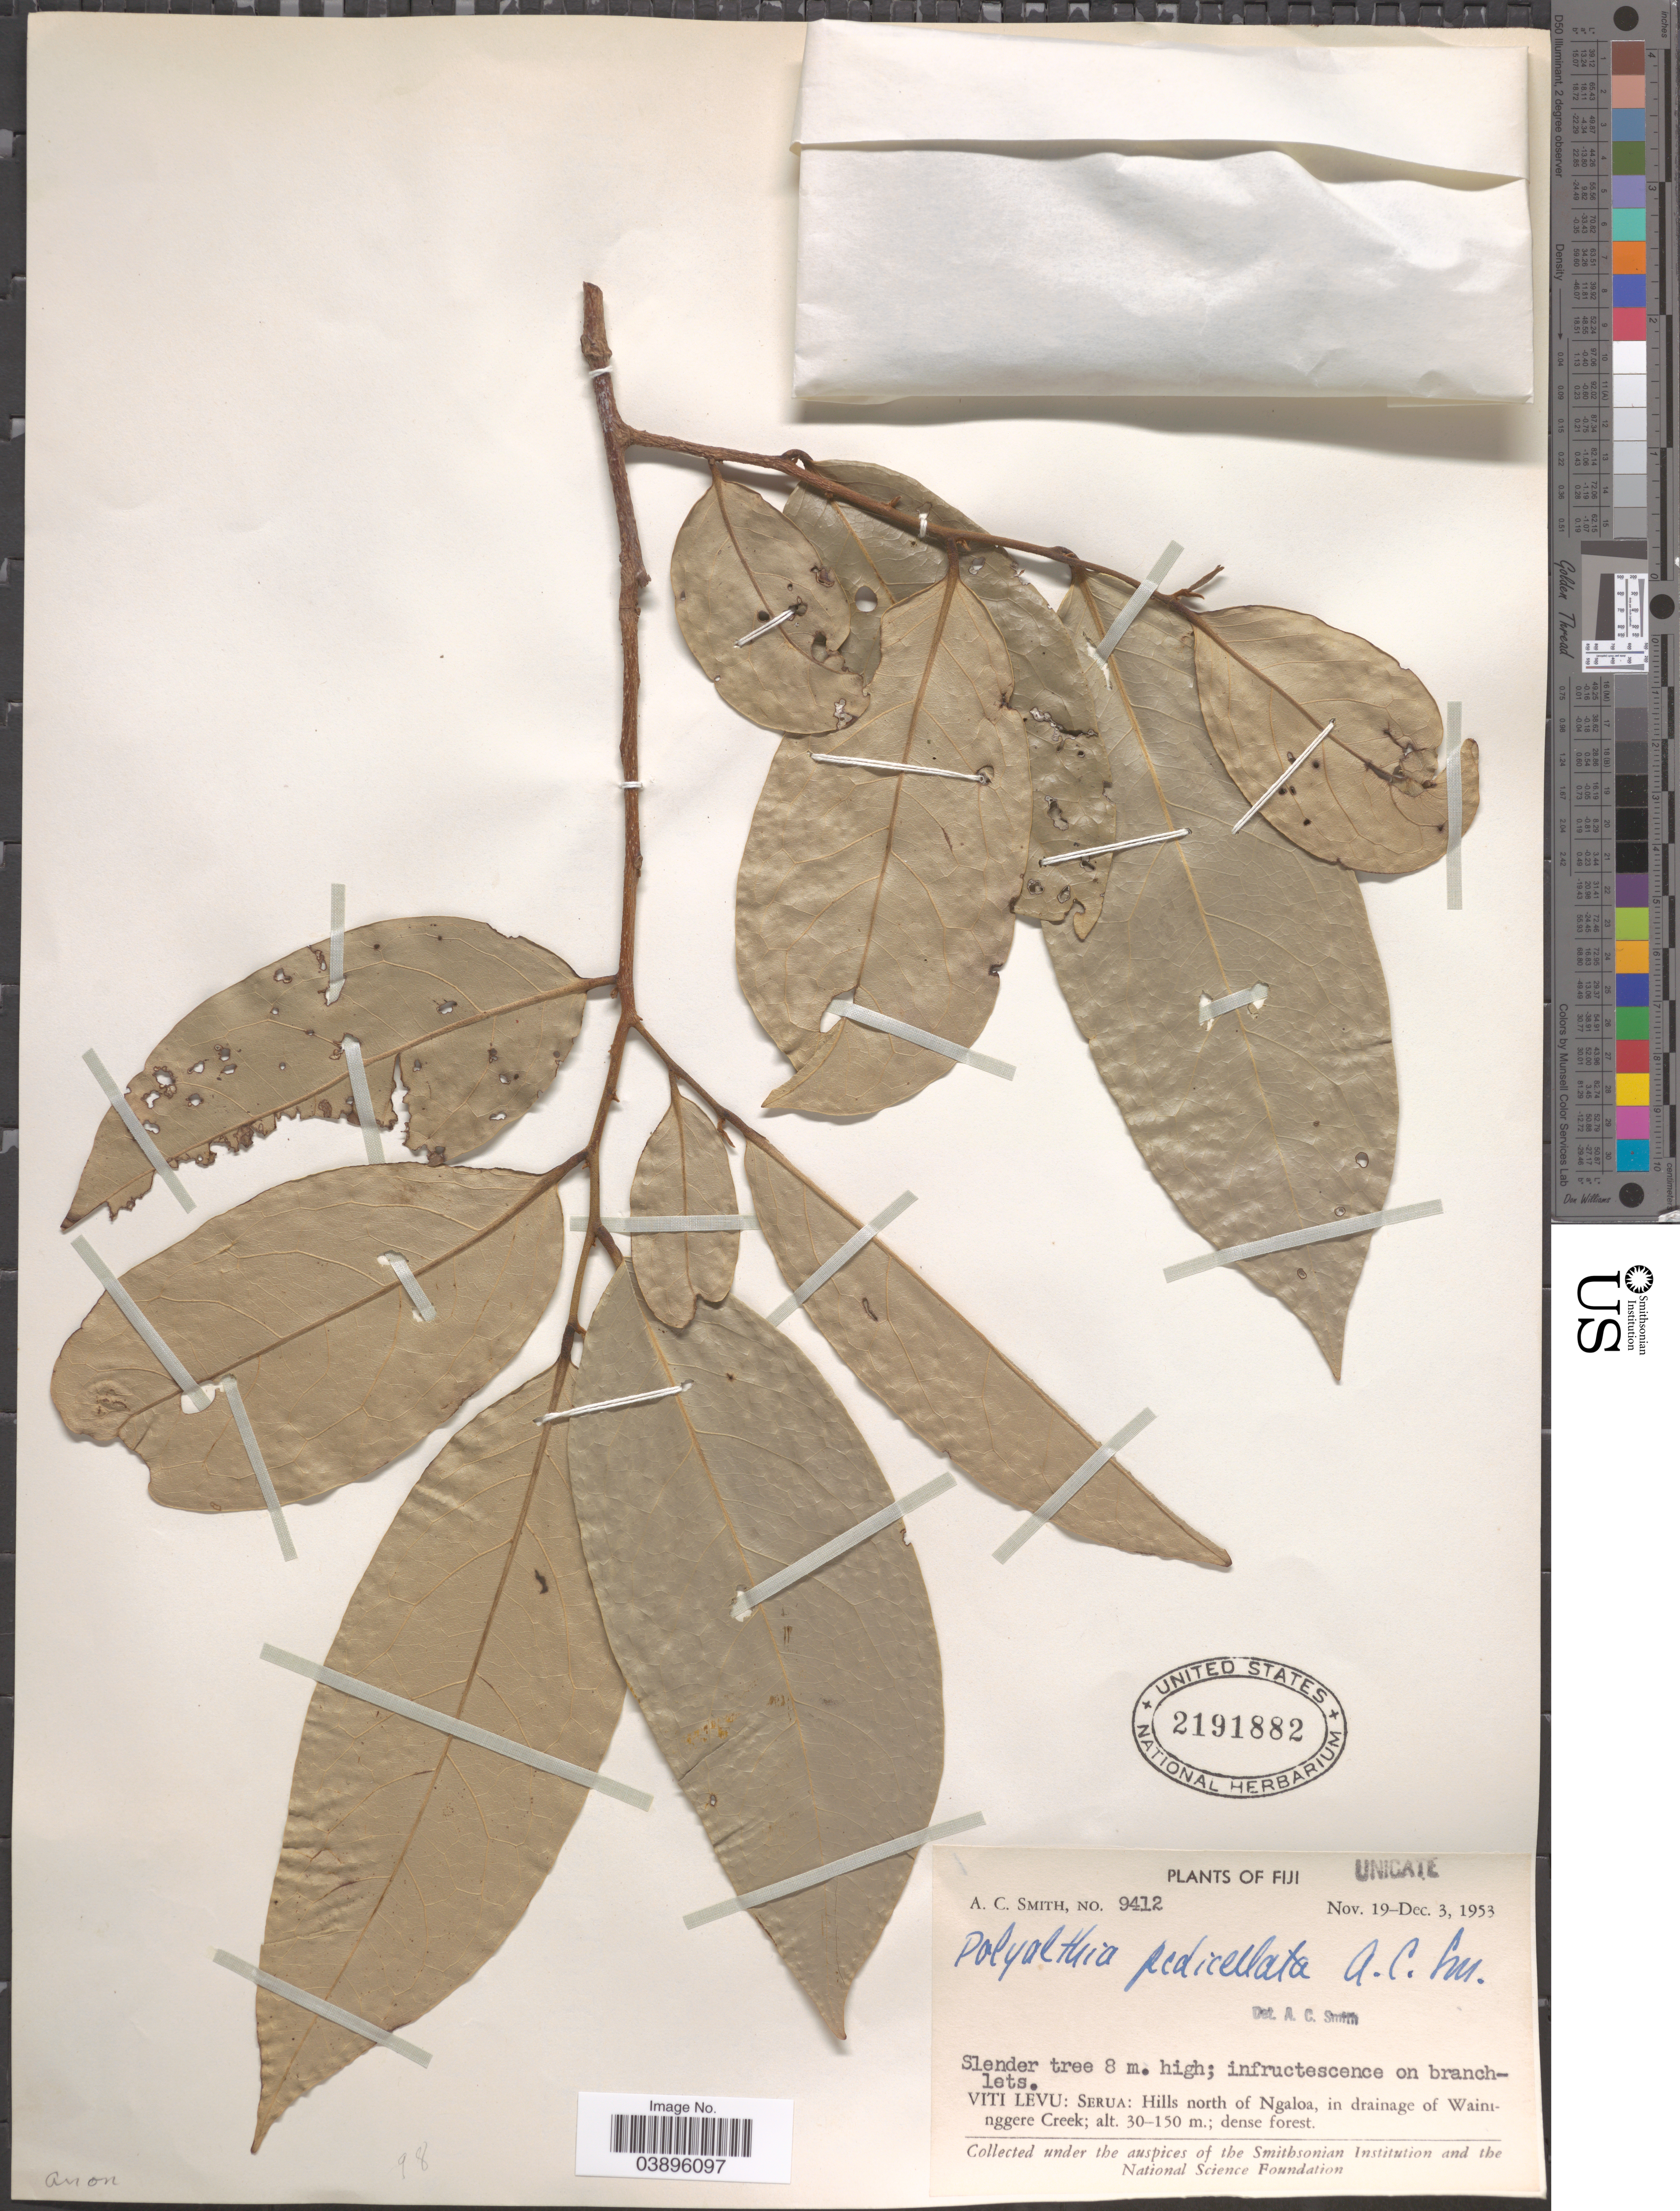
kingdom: Plantae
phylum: Tracheophyta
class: Magnoliopsida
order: Magnoliales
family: Annonaceae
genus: Polyalthia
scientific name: Polyalthia pedicellata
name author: A.C. Sm.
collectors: A. C. Smith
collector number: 9412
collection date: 1953-11-19/1953-12-03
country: Fiji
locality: Viti Levu: Serua: Hills north of Ngaloa, in drainage of Waininggere Creek.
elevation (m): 30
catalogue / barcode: US 2191882